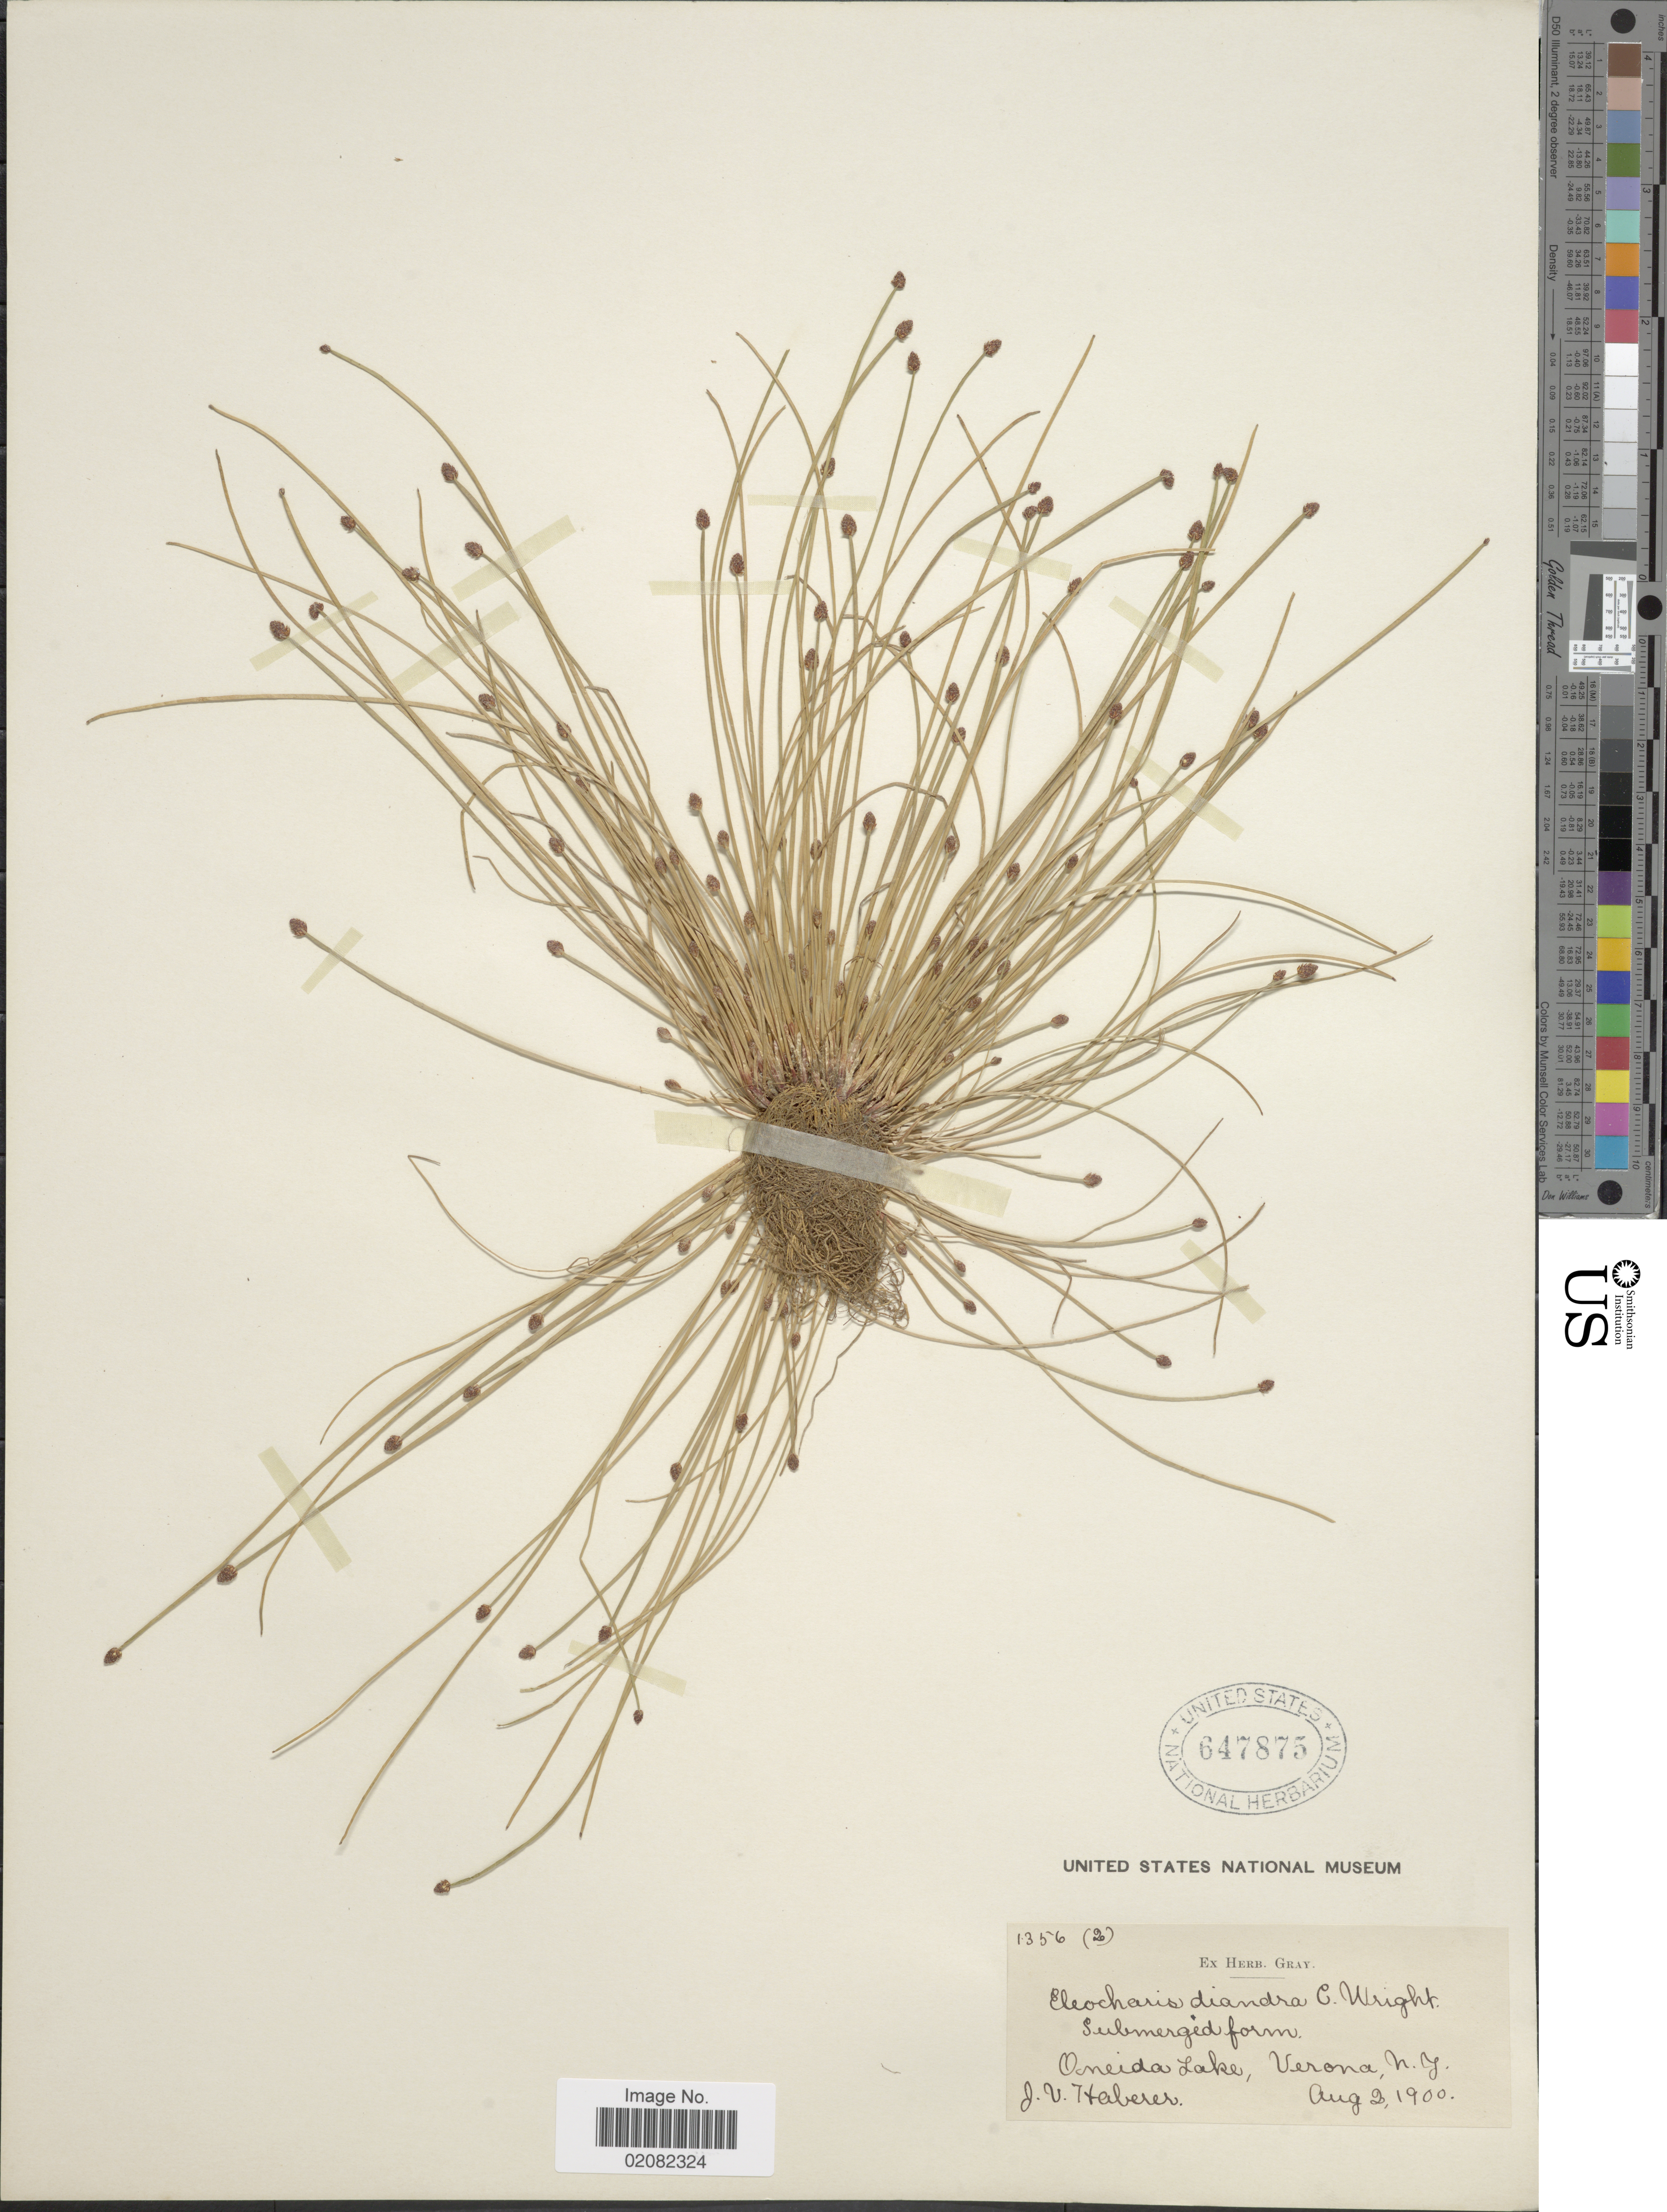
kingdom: Plantae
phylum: Tracheophyta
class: Liliopsida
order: Poales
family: Cyperaceae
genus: Eleocharis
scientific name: Eleocharis diandra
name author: C. Wright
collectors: J. V. Haberer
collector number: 1356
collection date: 1900-08-02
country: United States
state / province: New York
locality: Oneida Lake, Verona, N. Y.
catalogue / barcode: US 647875